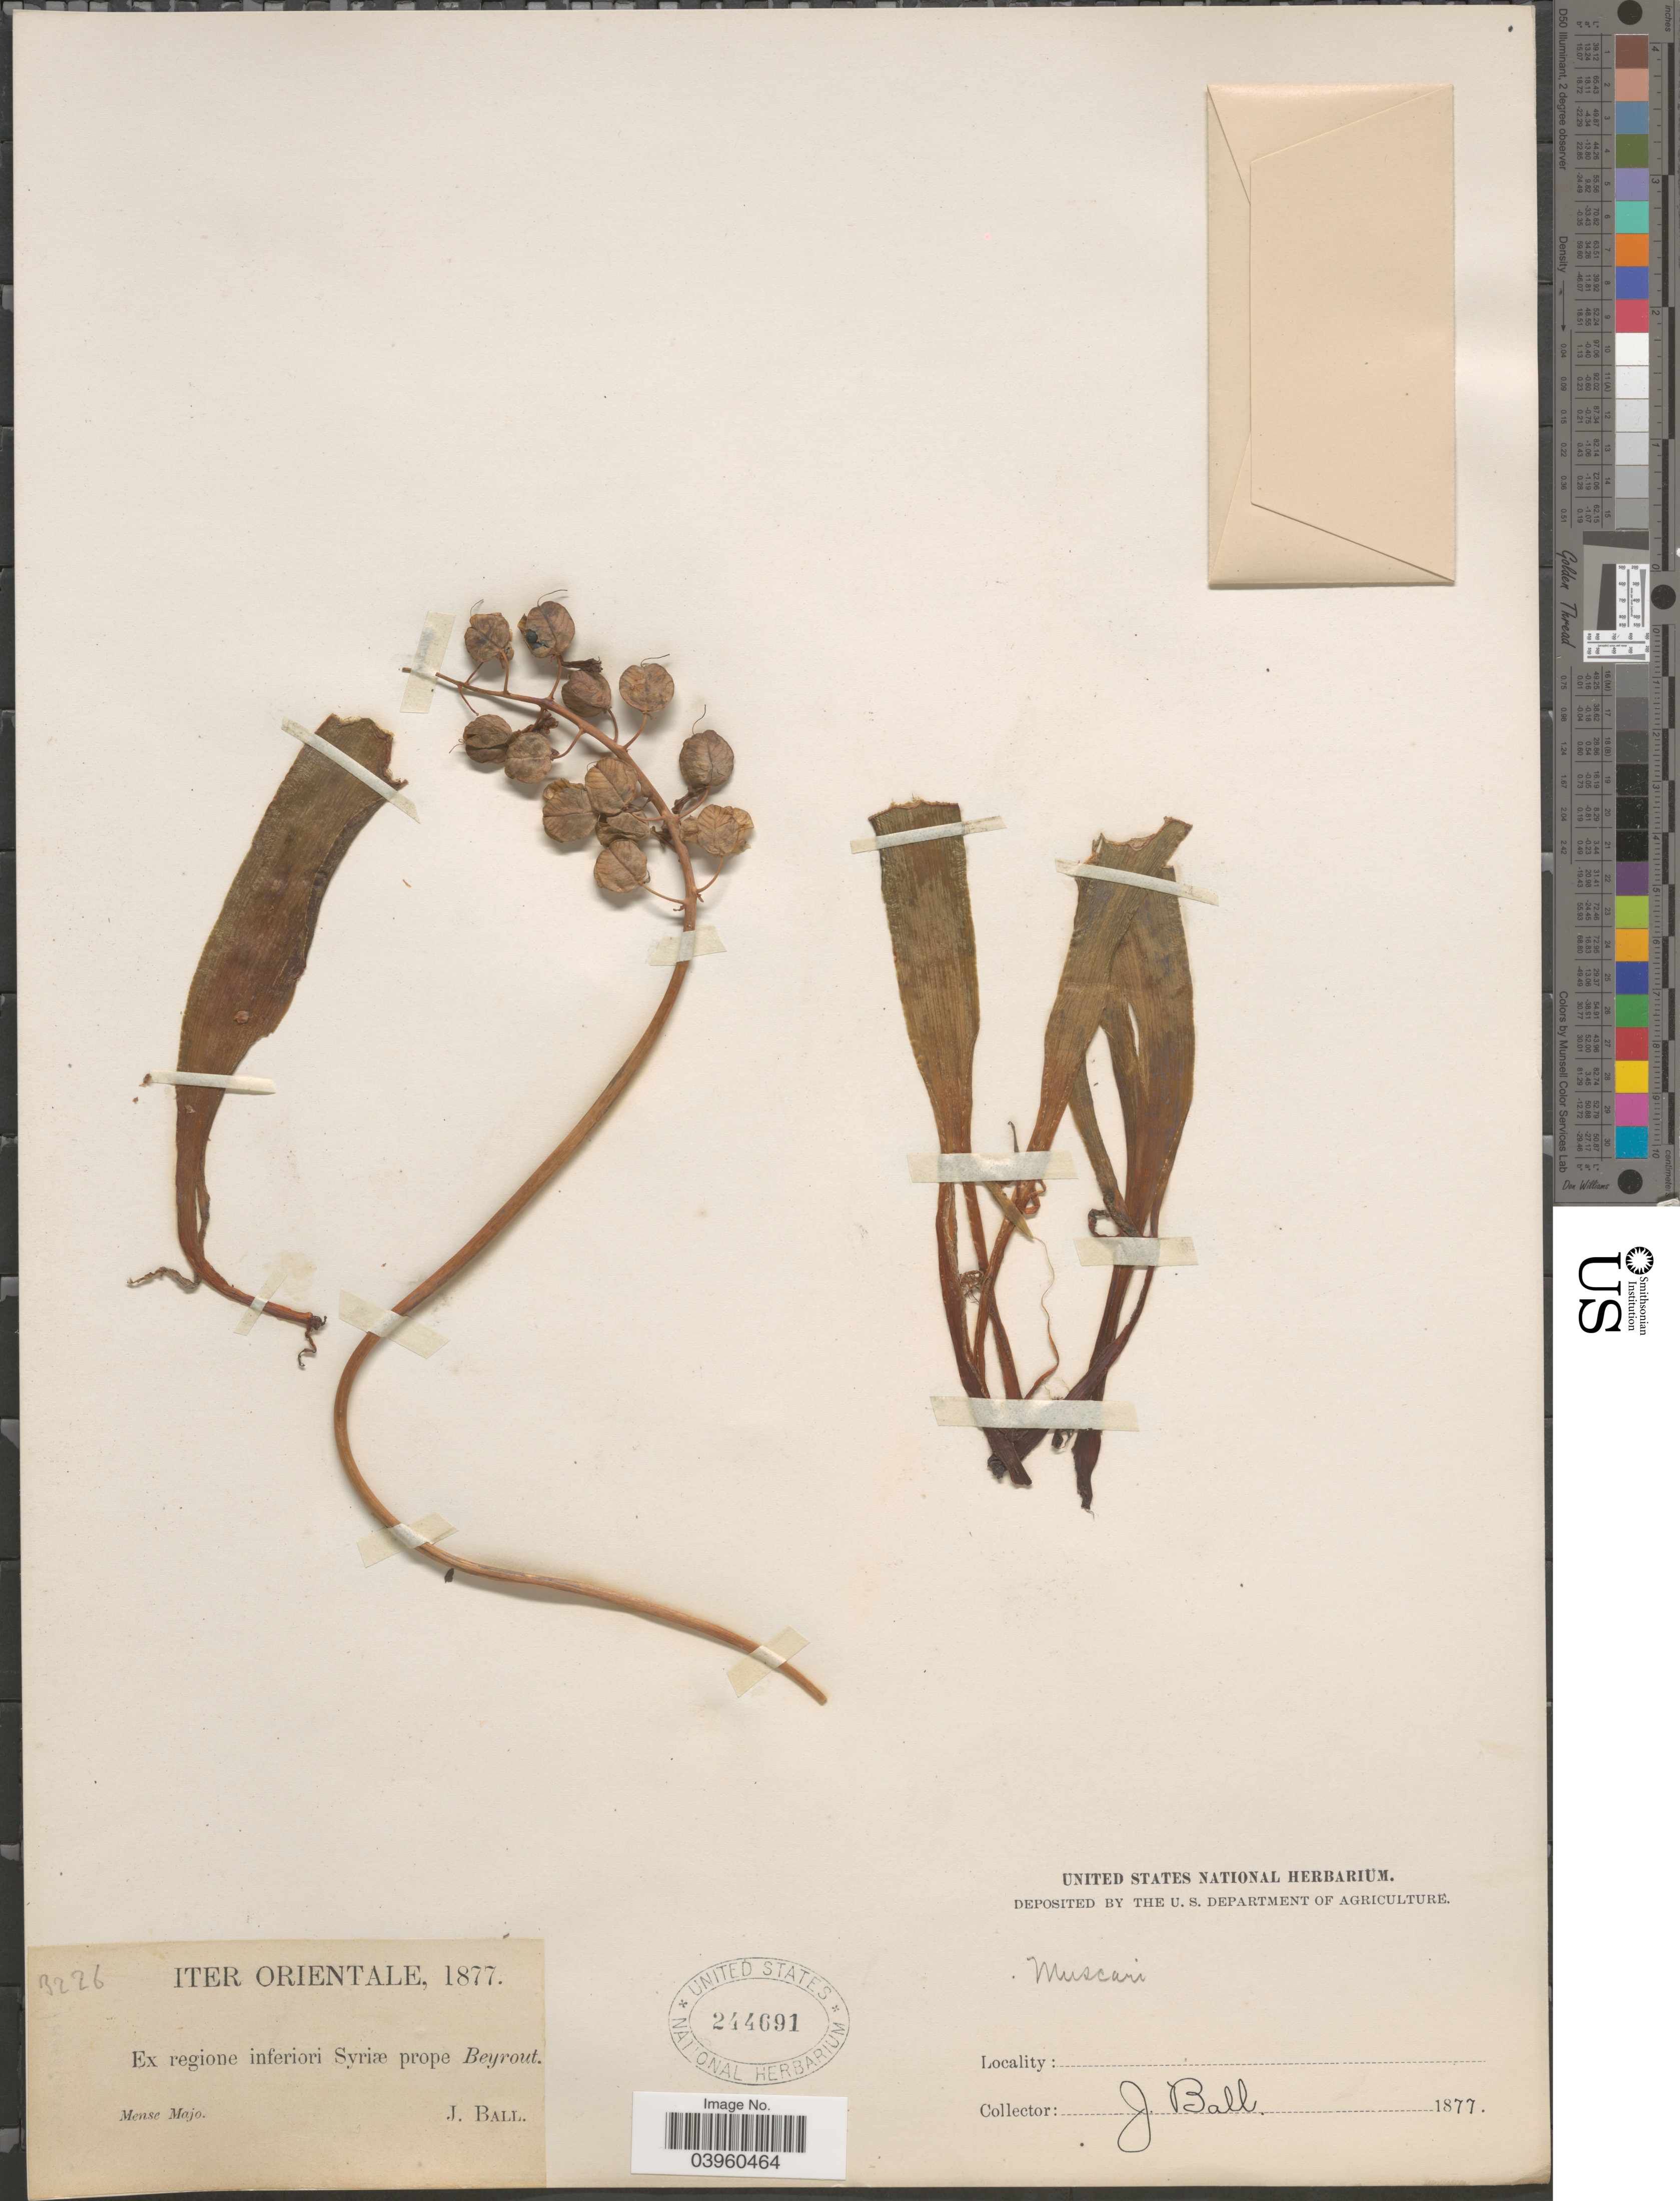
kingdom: Plantae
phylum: Tracheophyta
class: Liliopsida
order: Asparagales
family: Asparagaceae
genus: Muscari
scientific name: Muscari sp.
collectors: J. Ball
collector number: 3226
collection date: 1877-05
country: Syria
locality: Iter Orientale. Ex regione inferiori Syriæ prope Beyrout.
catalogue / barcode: US 244691